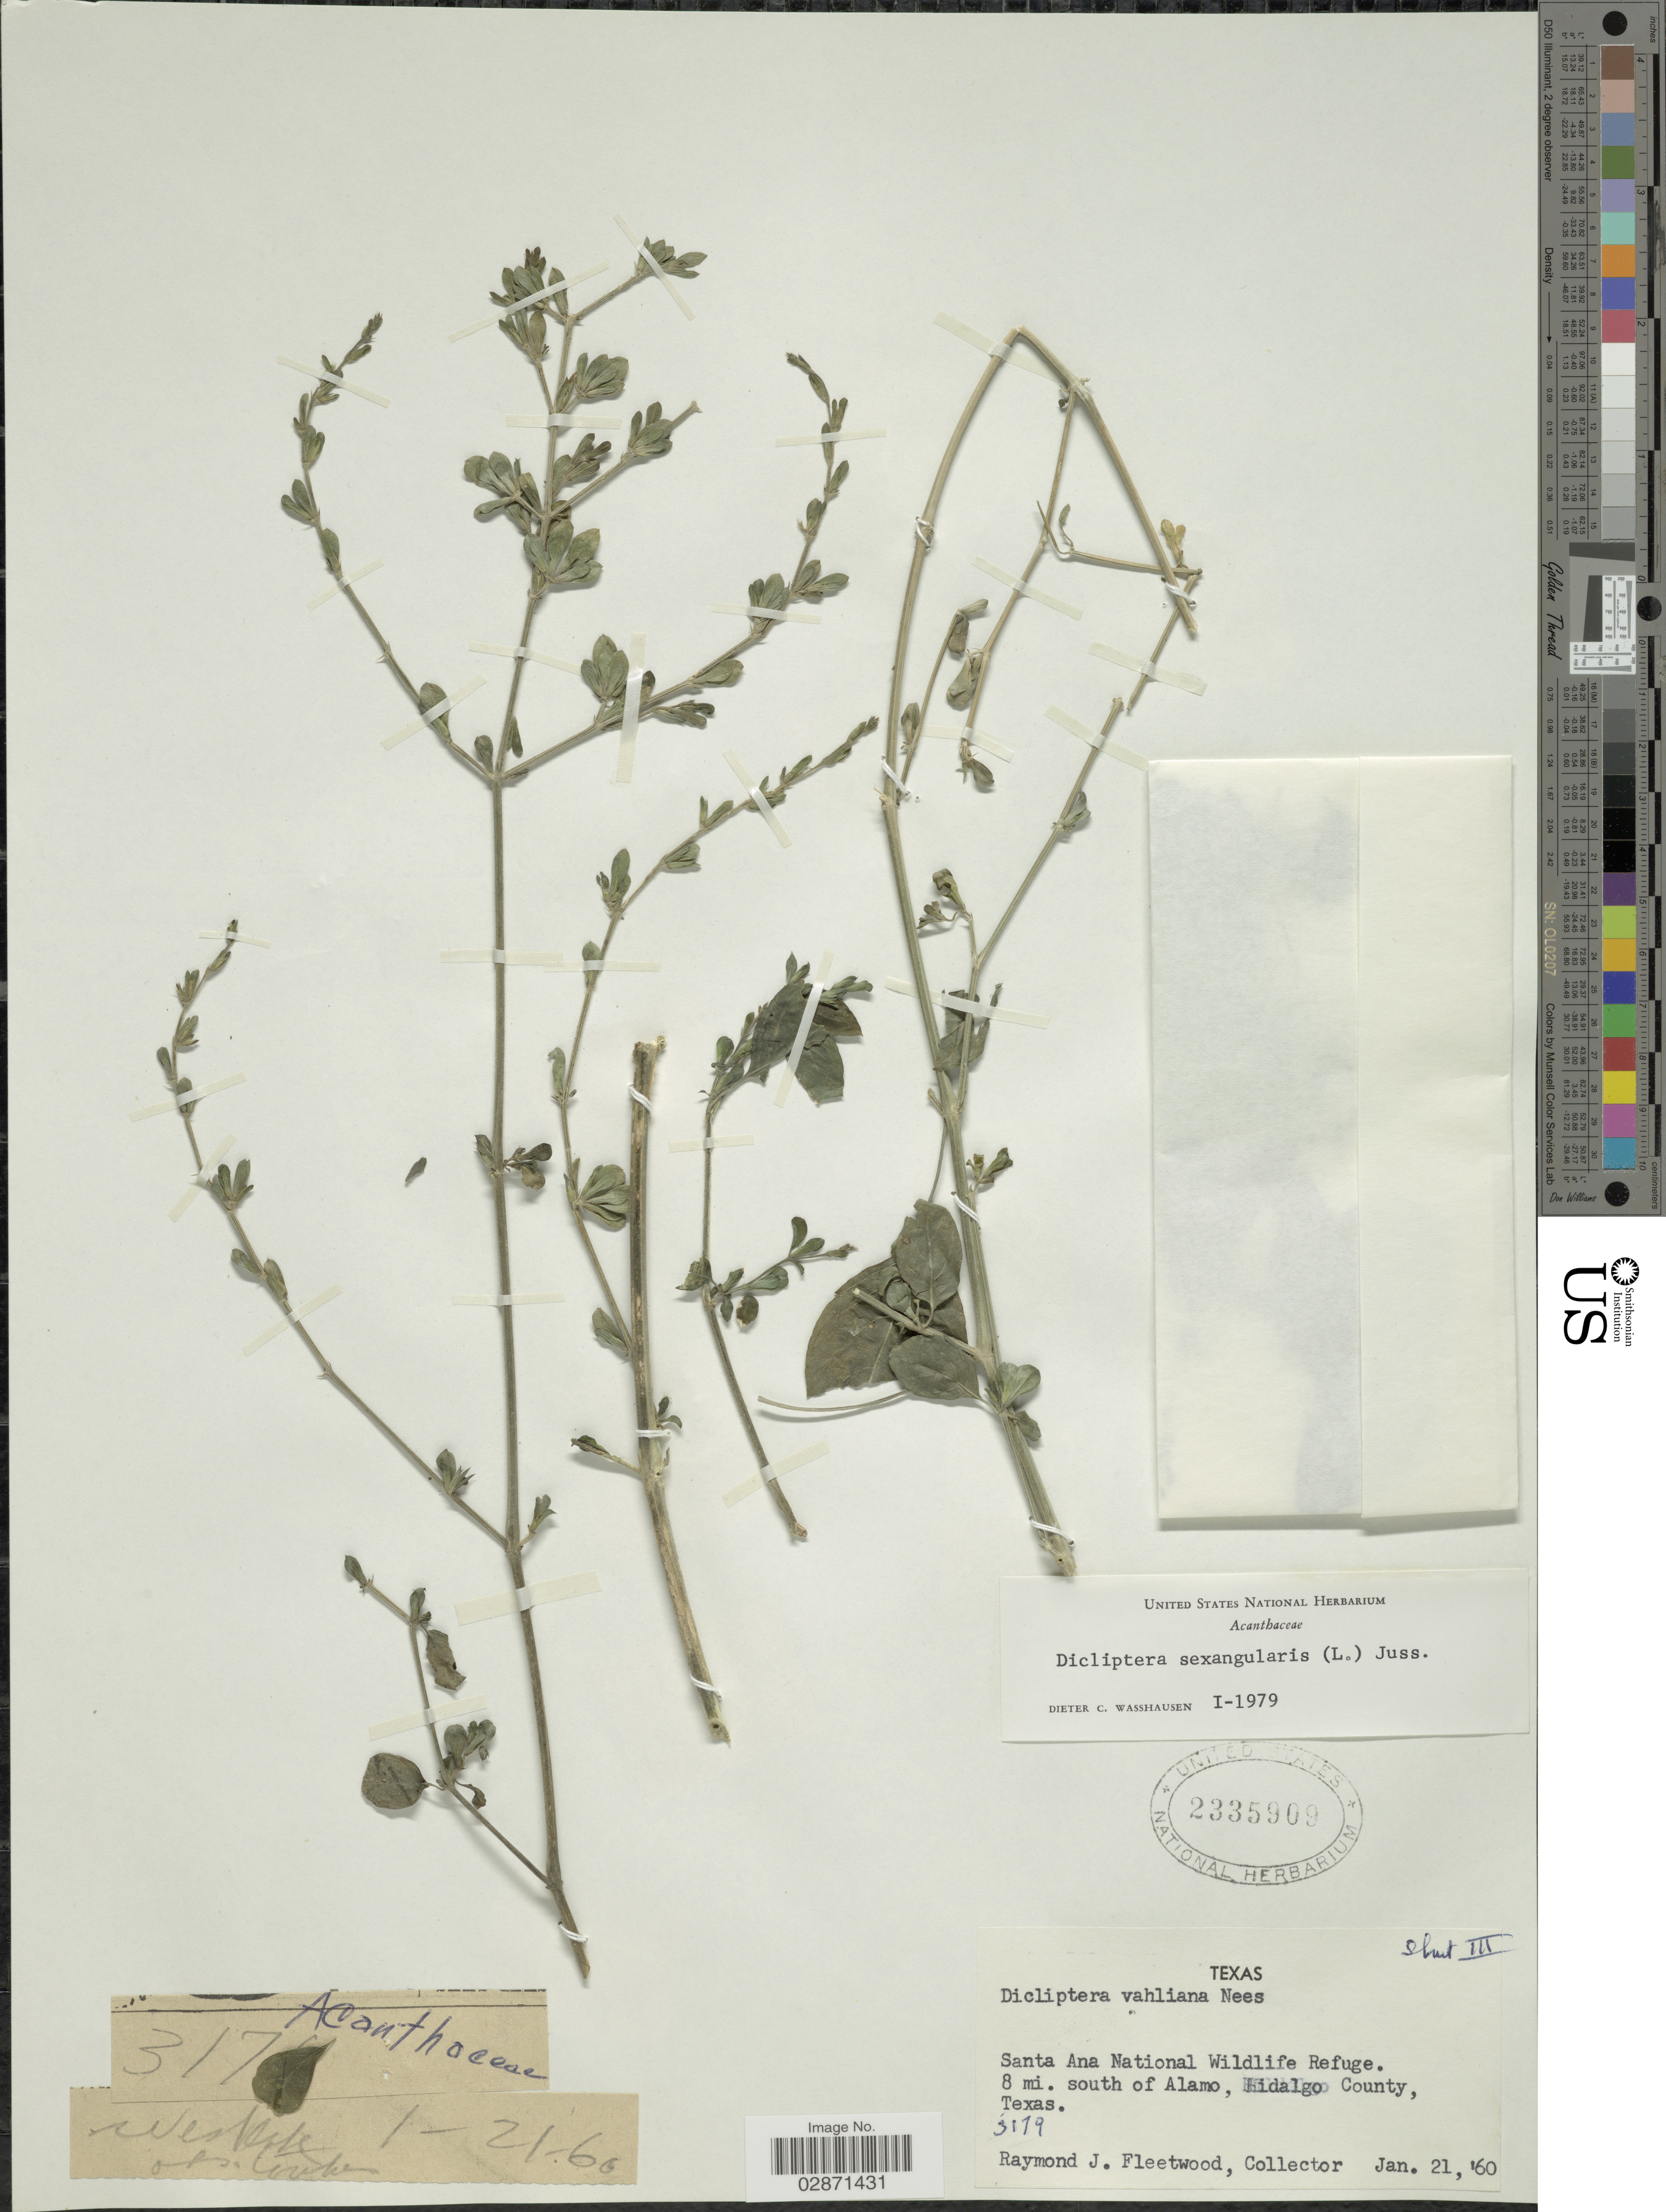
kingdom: Plantae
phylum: Tracheophyta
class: Magnoliopsida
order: Lamiales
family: Acanthaceae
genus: Dicliptera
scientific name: Dicliptera sexangularis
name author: (L.) Juss.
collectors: R. J. Fleetwood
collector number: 3179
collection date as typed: Transcribed d/m/y: 21/1/60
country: United States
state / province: Texas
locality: Santa Ana National Wildlife Refuge. 8 mi. south of Alamo, Hidalgo County.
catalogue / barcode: US 2335909